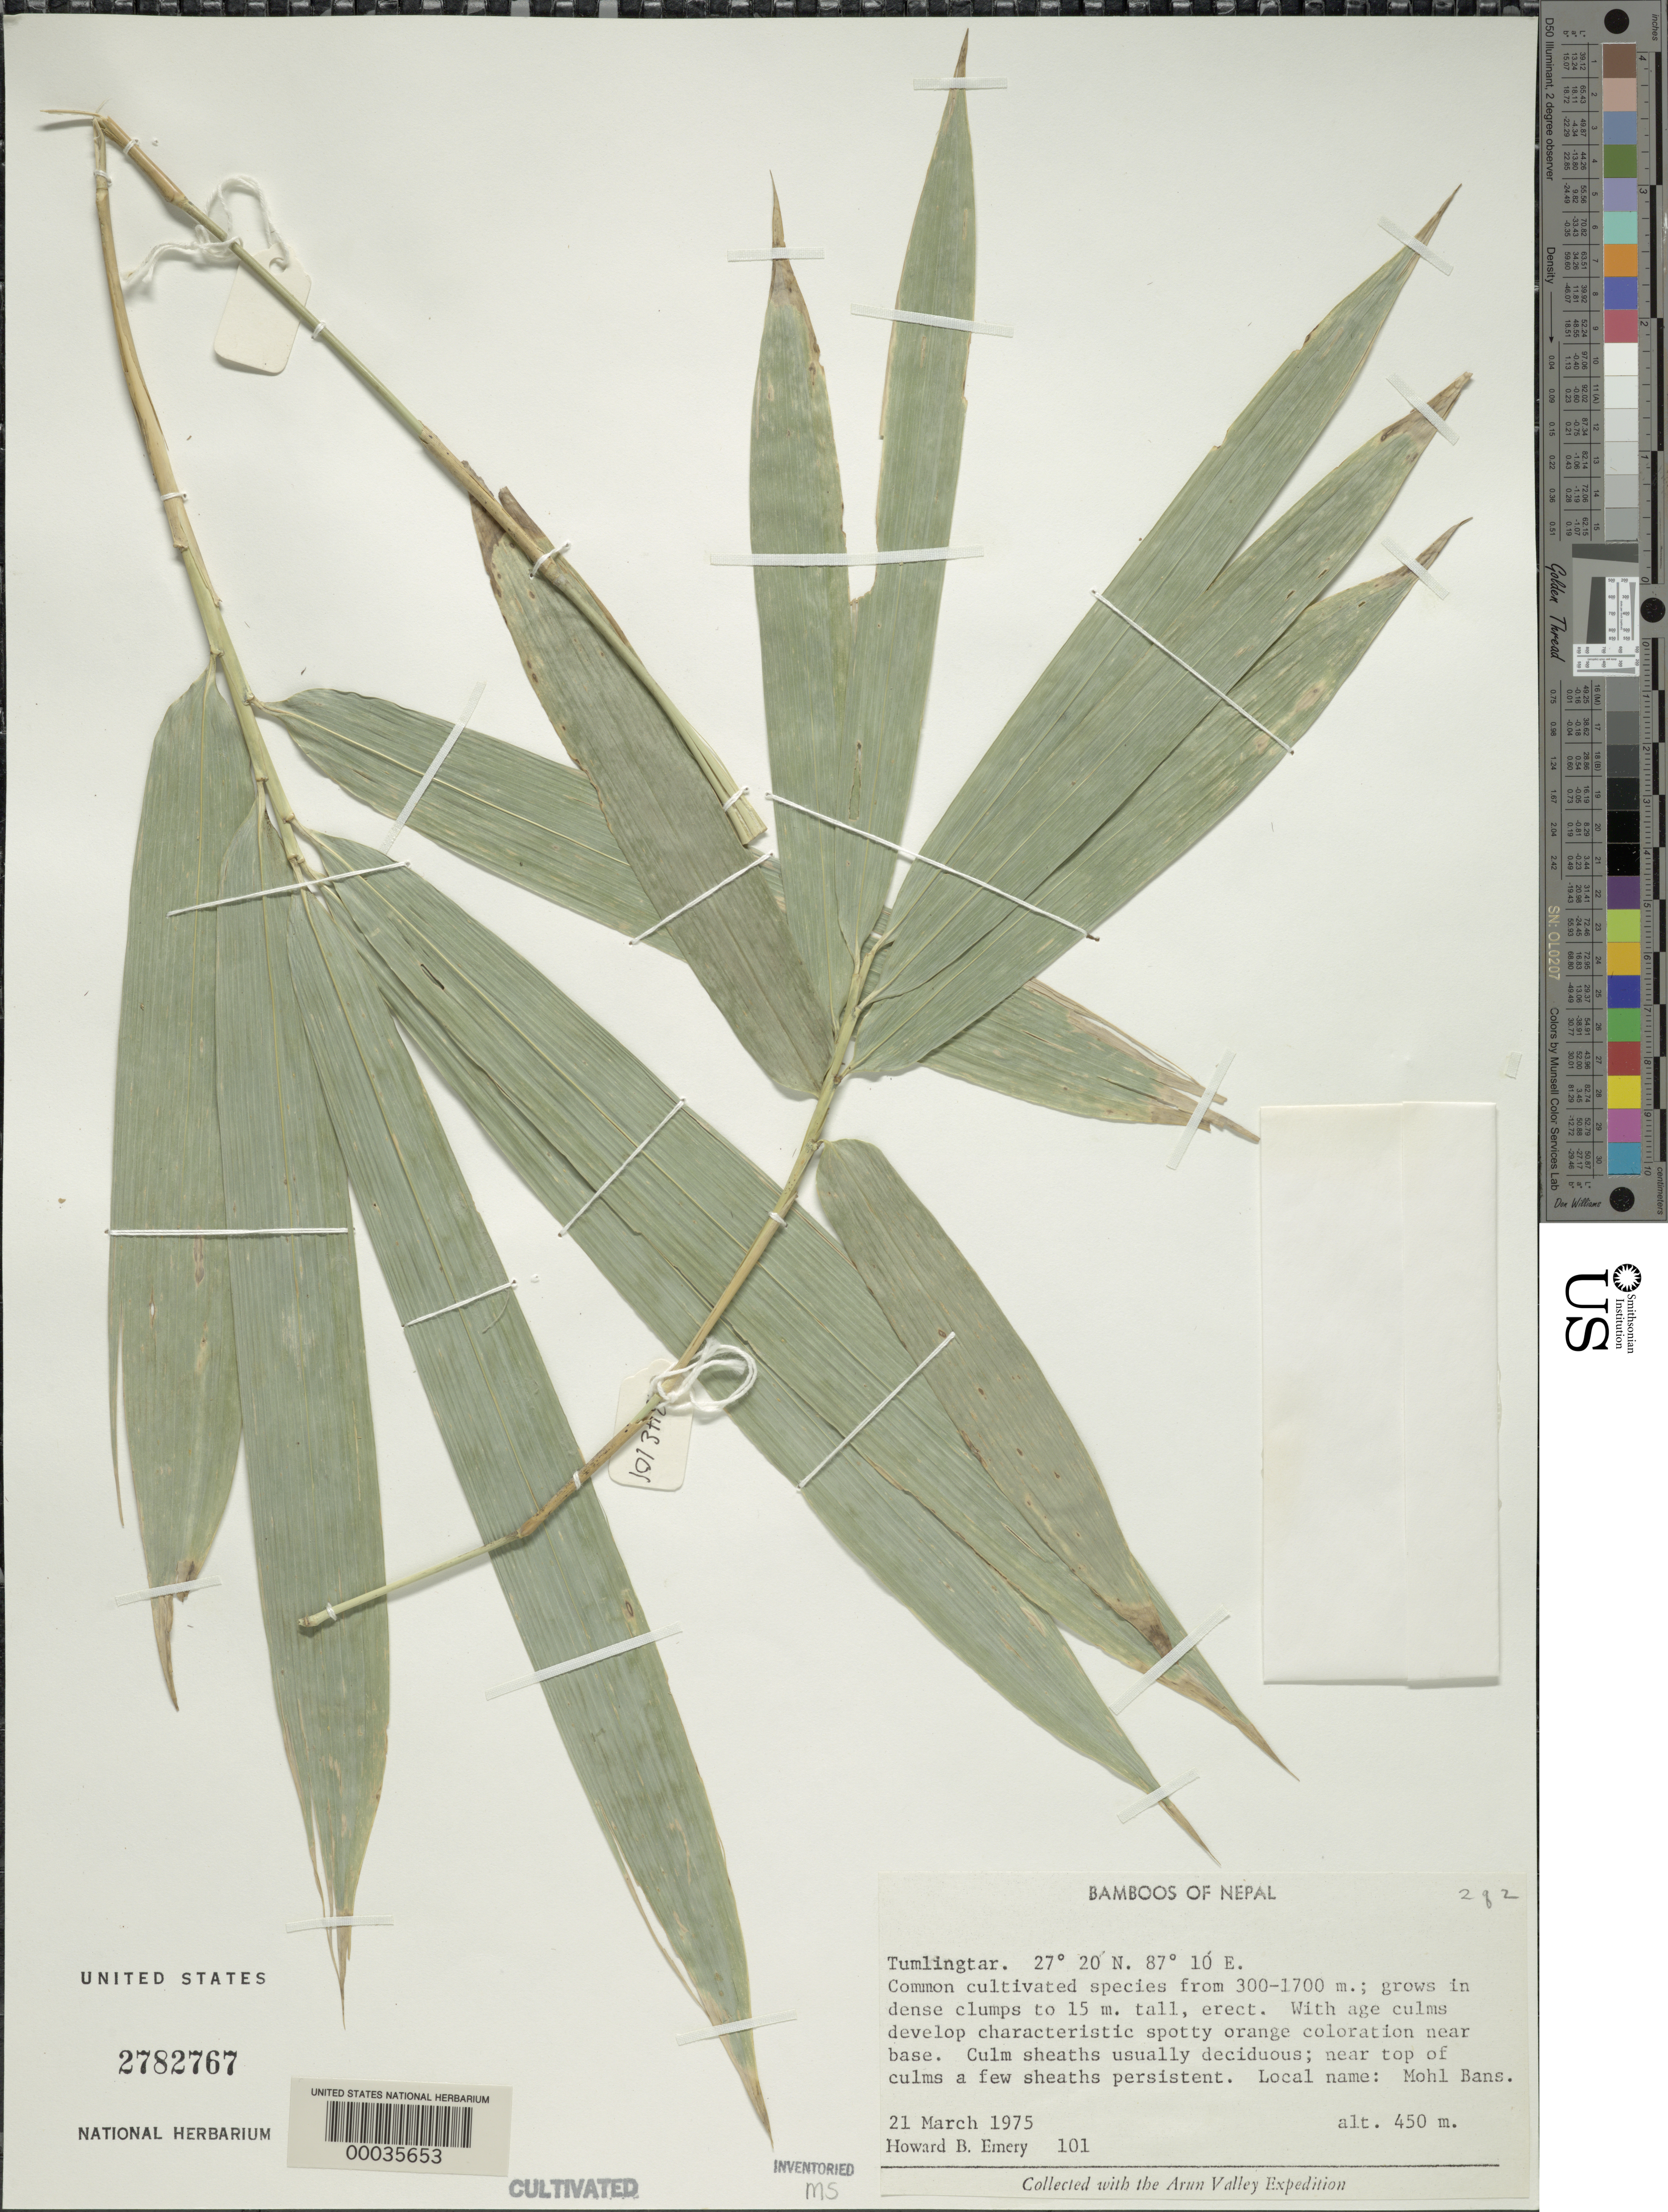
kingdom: Plantae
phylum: Tracheophyta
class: Liliopsida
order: Poales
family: Poaceae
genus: Dendrocalamus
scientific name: Dendrocalamus sp.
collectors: H. B. Emery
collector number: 101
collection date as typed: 21 Mar 1975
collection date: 1975-03-21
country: Nepal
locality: Tumlingtar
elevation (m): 450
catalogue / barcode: US 2782767